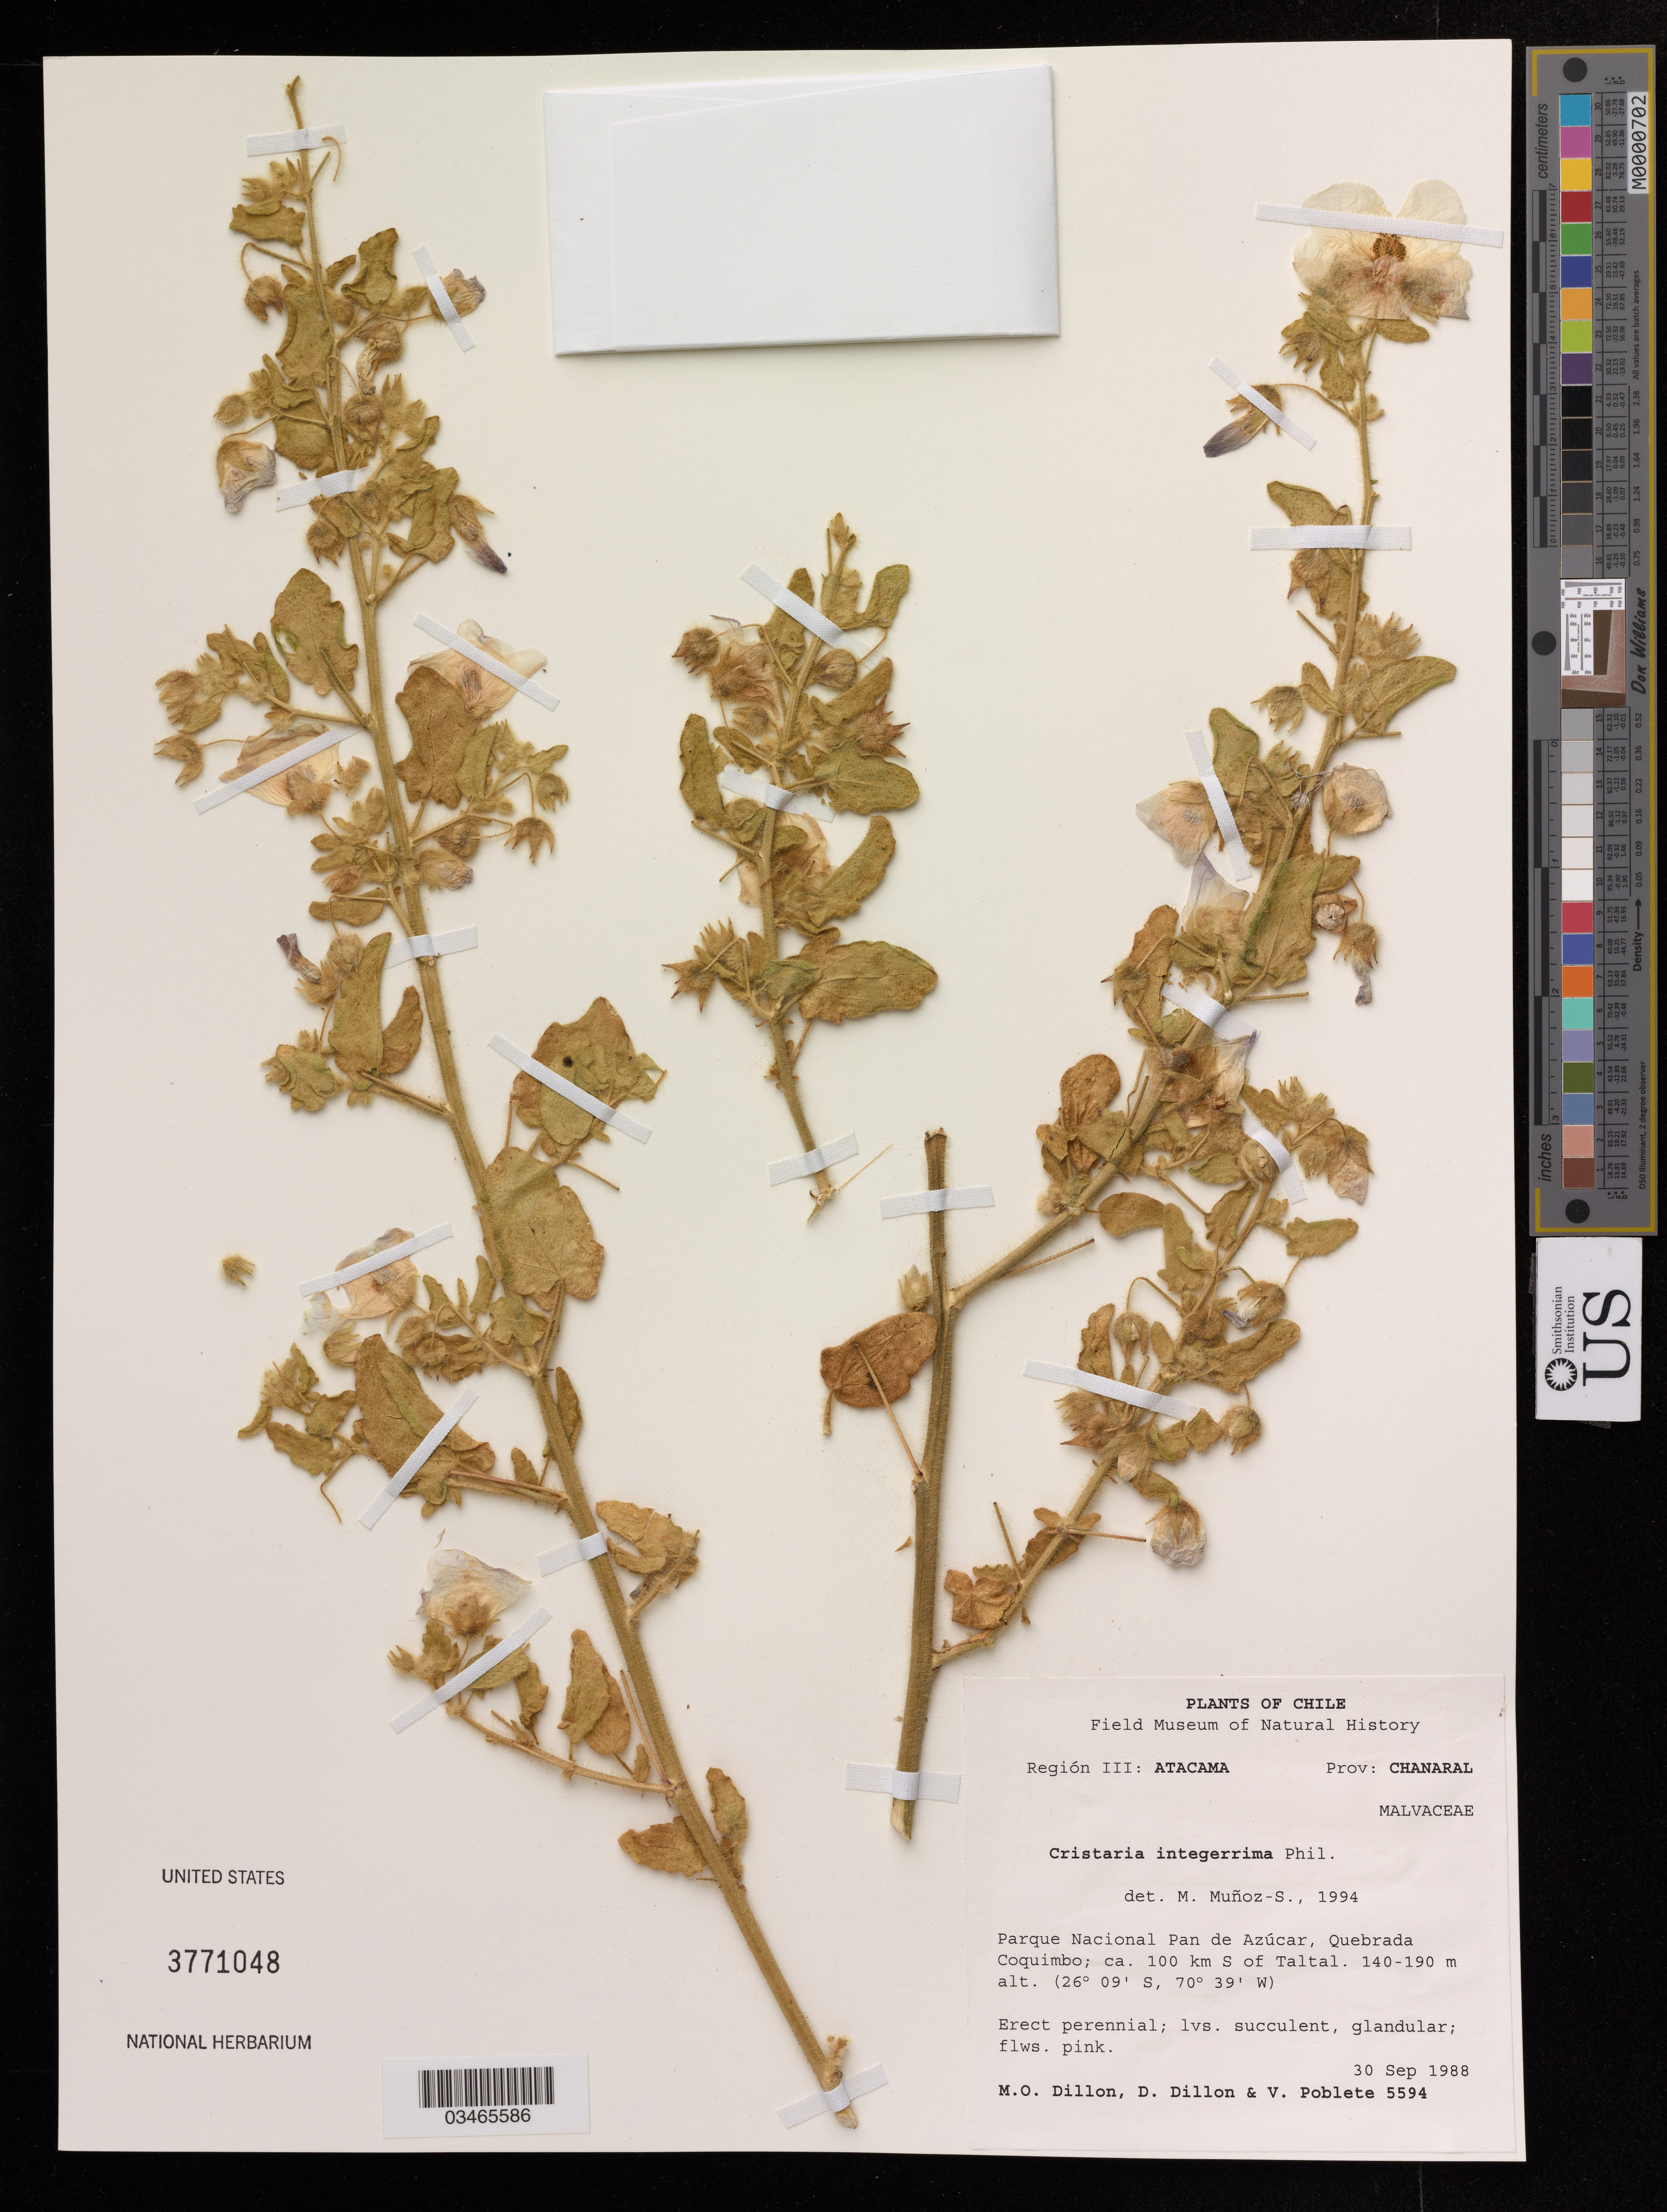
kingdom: Plantae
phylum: Tracheophyta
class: Magnoliopsida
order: Malvales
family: Malvaceae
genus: Cristaria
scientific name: Cristaria integerrima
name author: Phil.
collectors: M. O. Dillon & V. Poblete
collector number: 5594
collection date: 1988-09-30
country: Chile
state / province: Atacama (III)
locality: Chanaral. Parque Nacional Pan de Azúcar, Quebrada Coquimbo, ca. 100 km S of Taltal.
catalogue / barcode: US 3771048